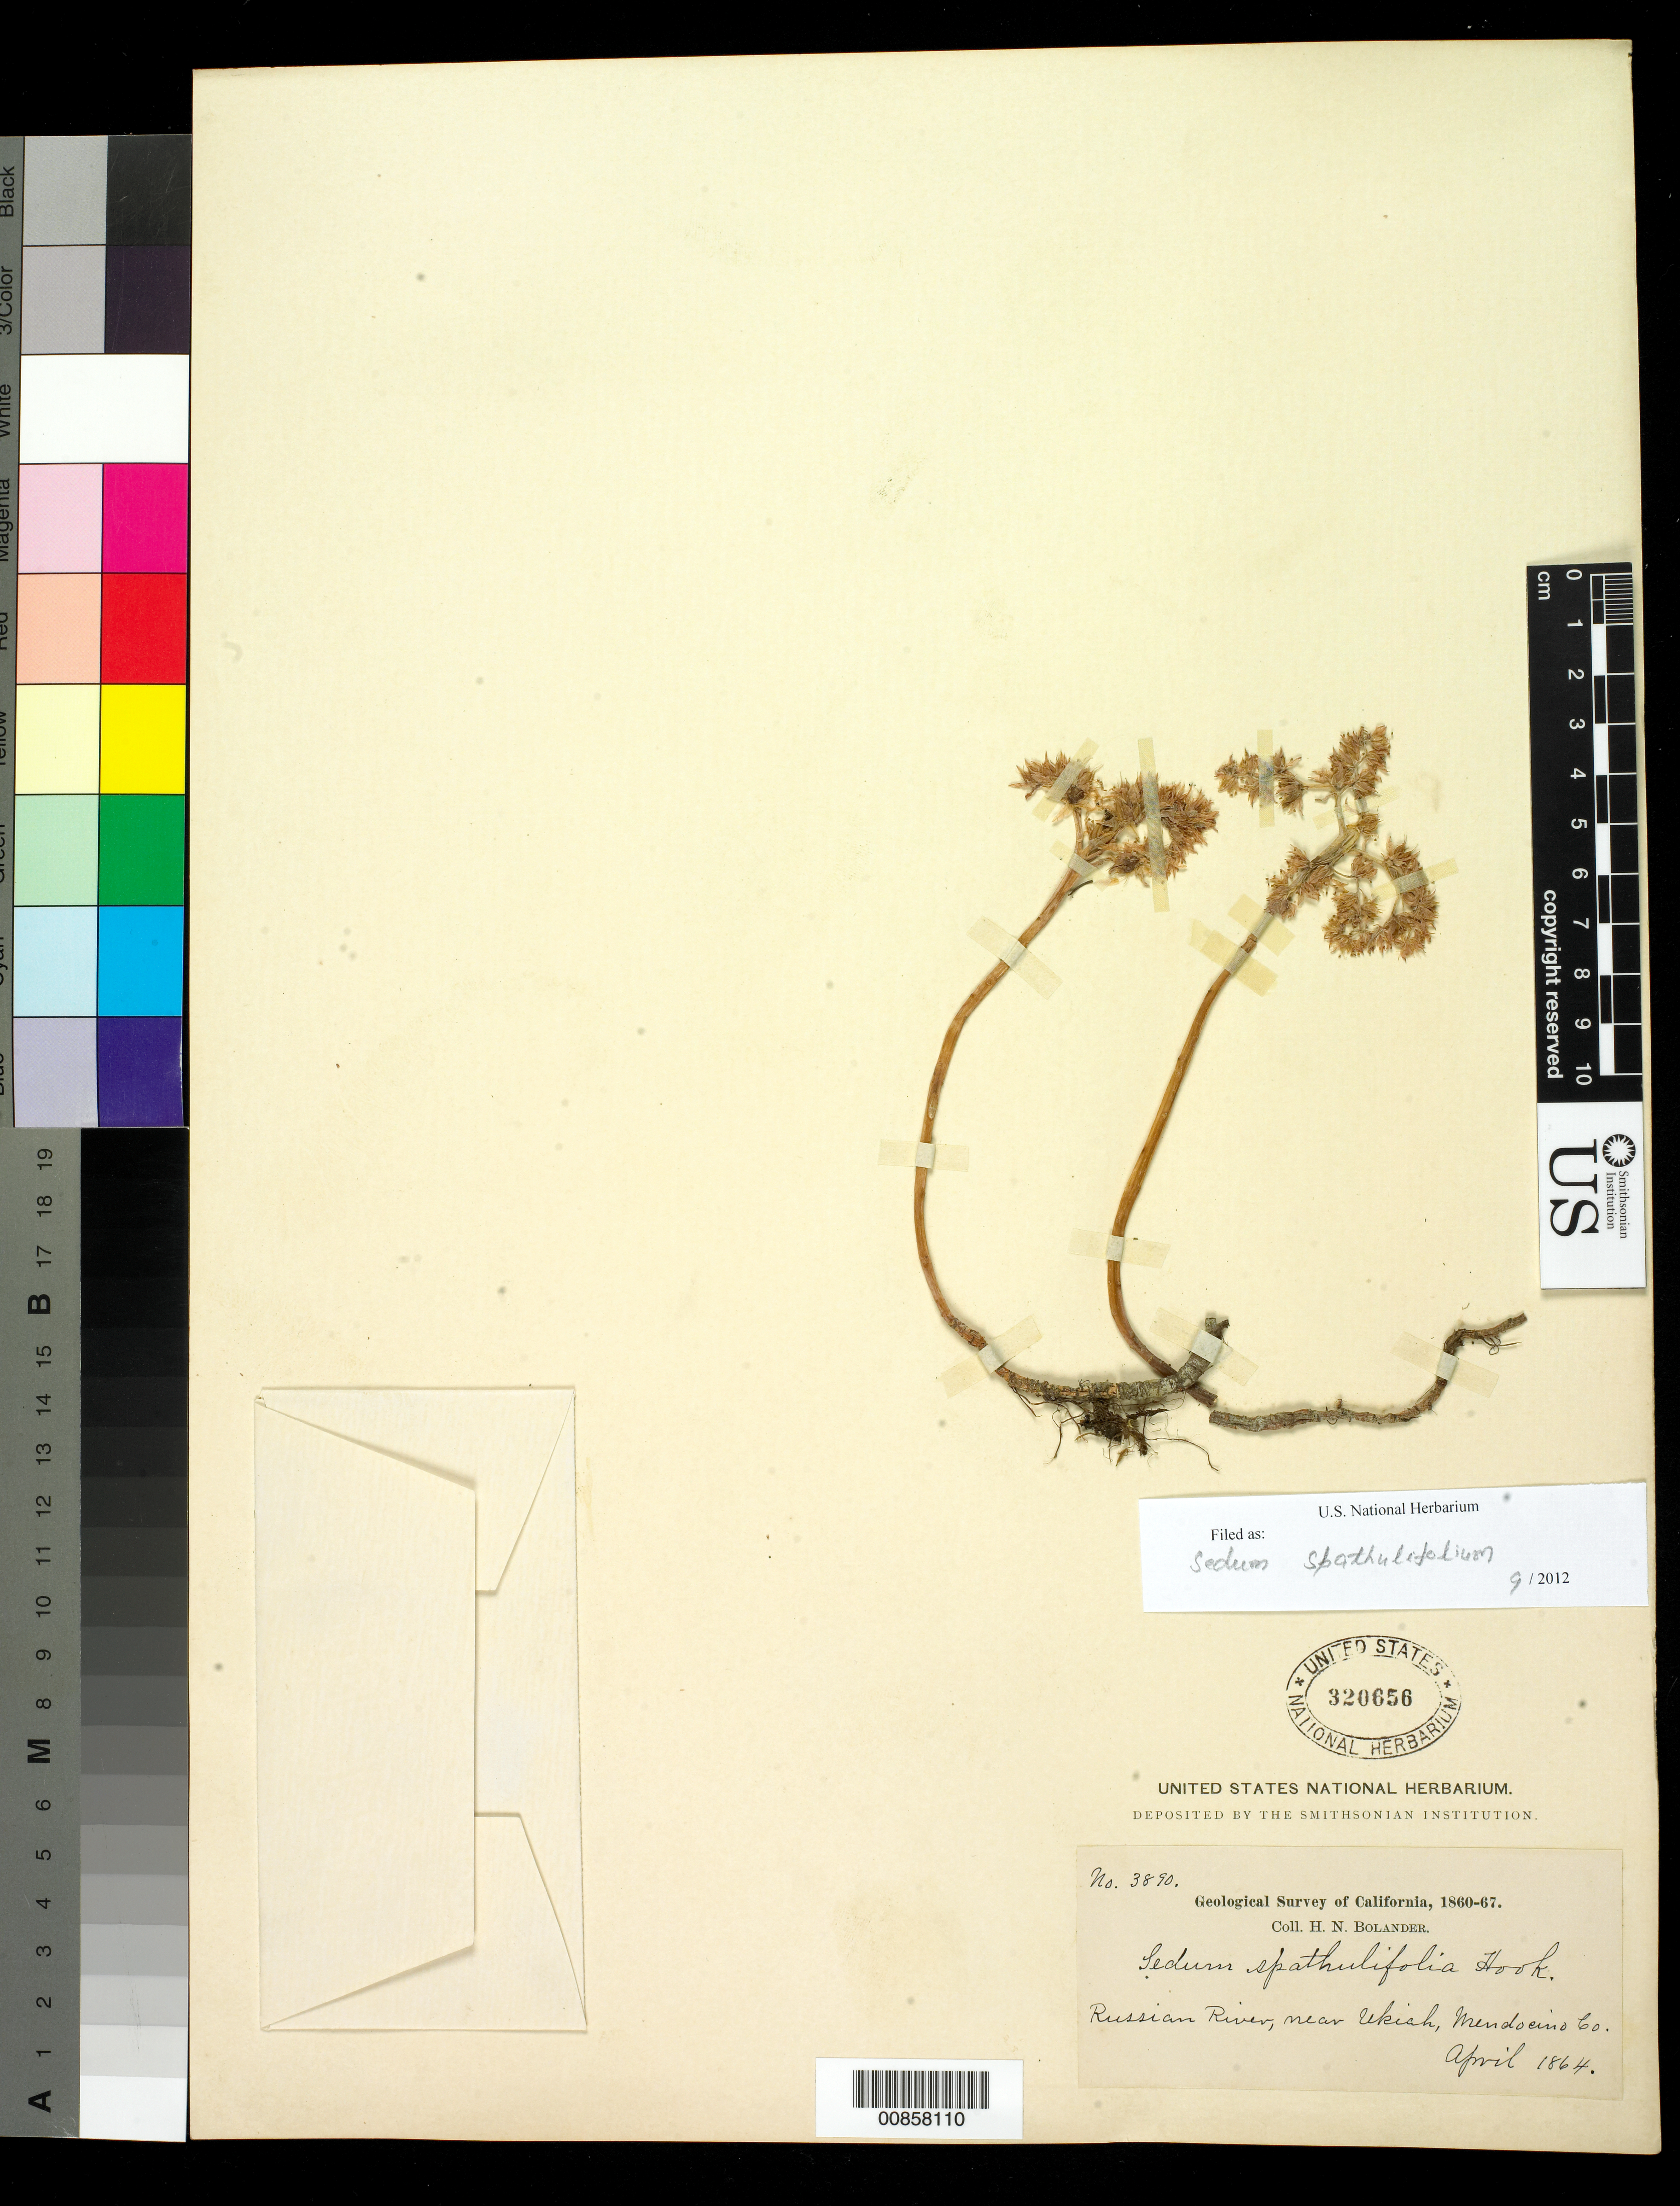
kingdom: Plantae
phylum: Tracheophyta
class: Magnoliopsida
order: Saxifragales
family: Crassulaceae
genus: Sedum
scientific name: Sedum spathulifolium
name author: Hook.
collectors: H. Bolander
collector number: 3890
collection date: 1864-04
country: United States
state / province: California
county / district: Mendocino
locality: Russian River near Ukiah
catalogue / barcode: US 320656